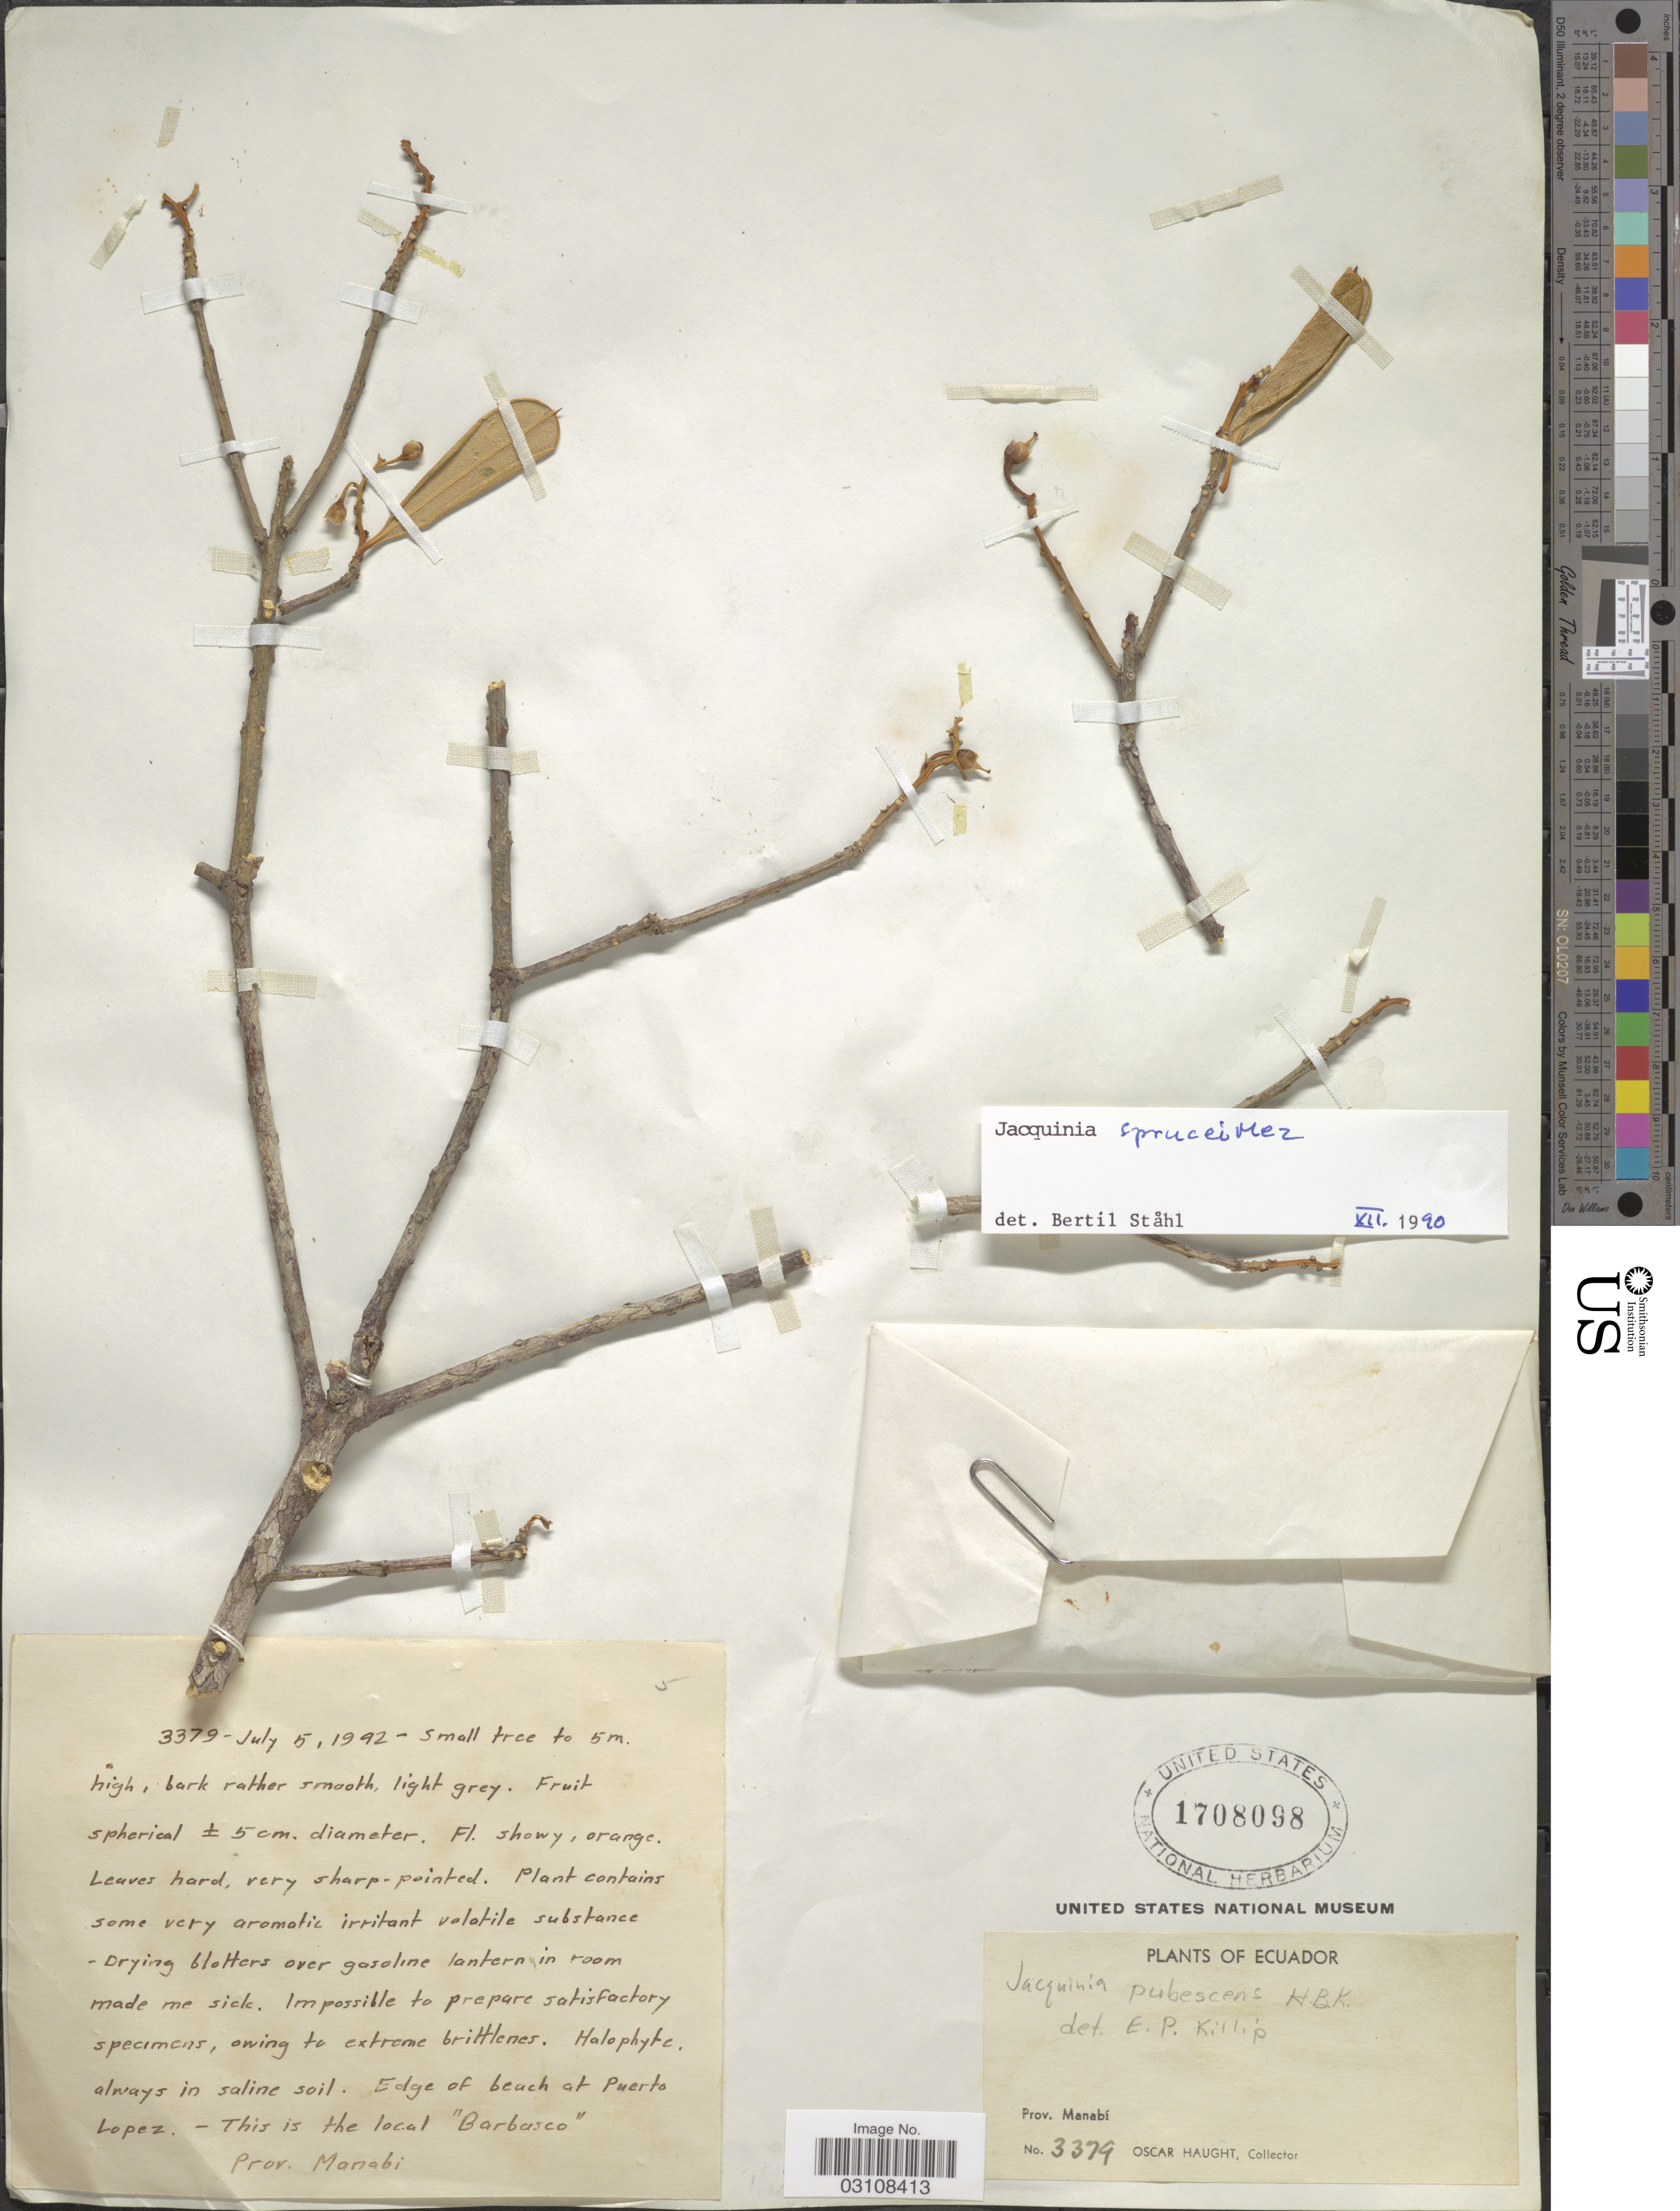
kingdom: Plantae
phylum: Tracheophyta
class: Magnoliopsida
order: Ericales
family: Primulaceae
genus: Bonellia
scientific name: Bonellia sprucei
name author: (Mez) B. Ståhl & Källersjö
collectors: O. Haught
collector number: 3379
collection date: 1992-07-05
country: Ecuador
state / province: Manabí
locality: Edge of beach at Puerto Lopez.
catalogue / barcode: US 1708098